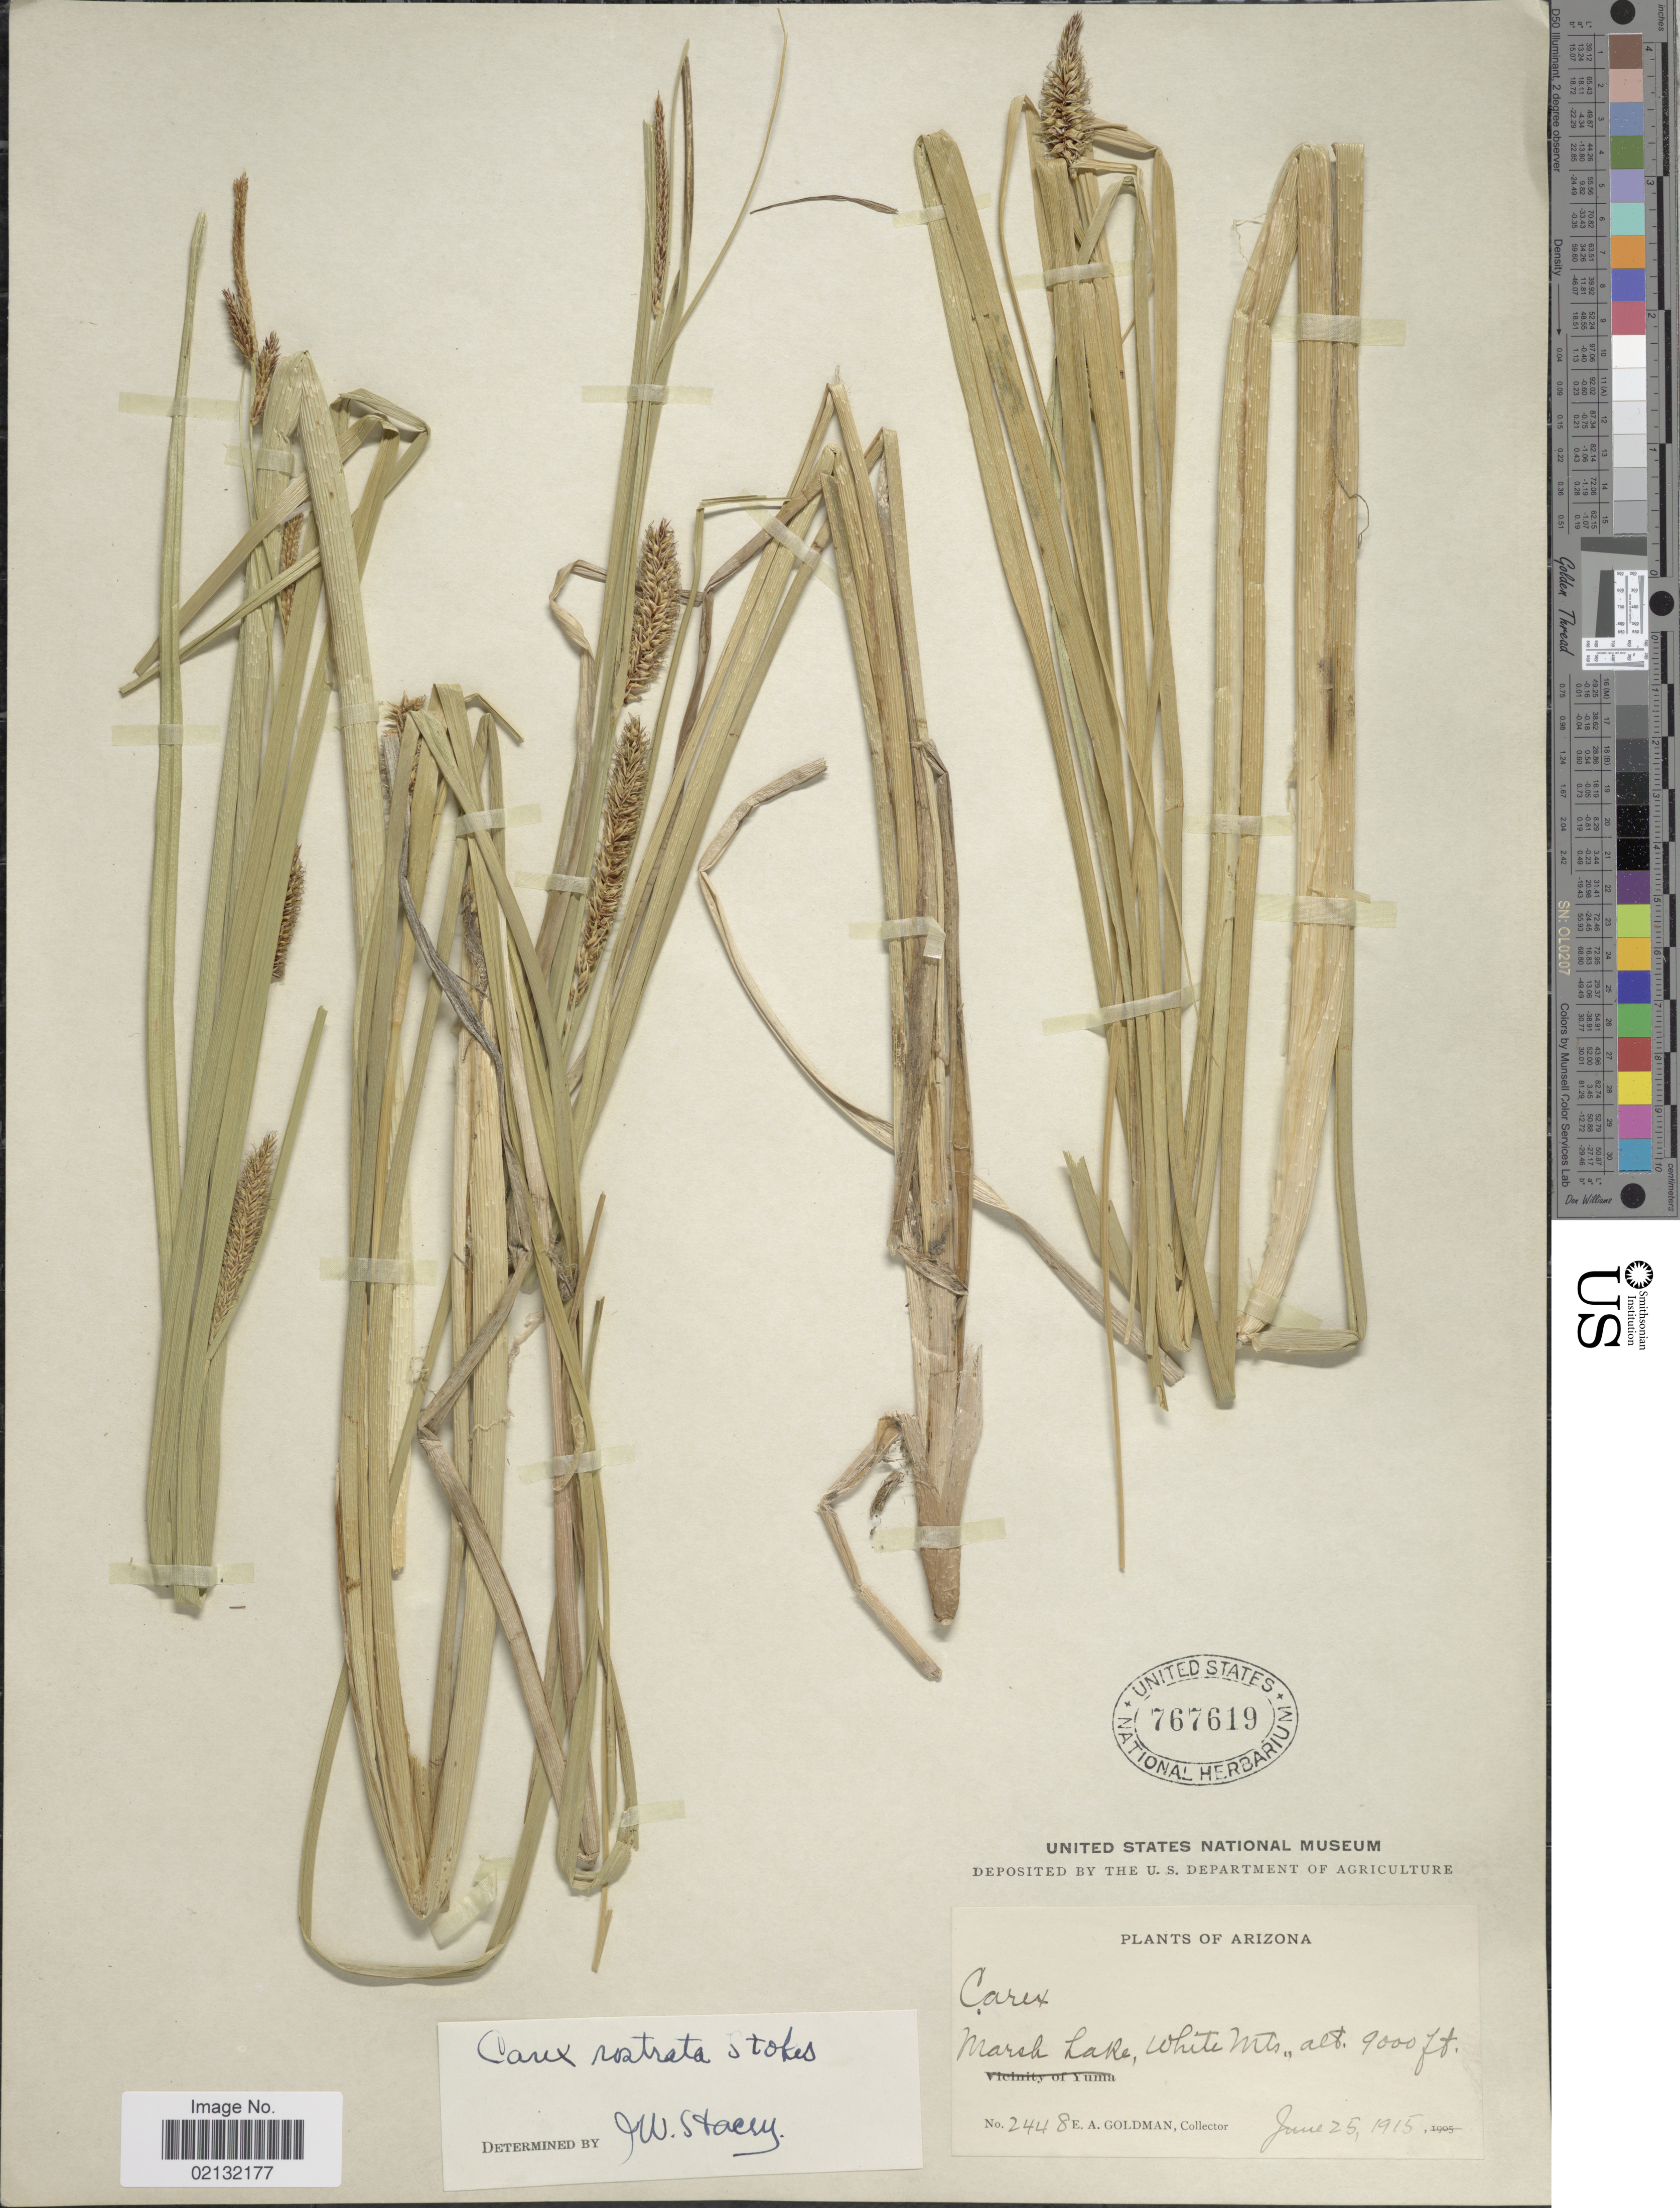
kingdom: Plantae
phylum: Tracheophyta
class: Liliopsida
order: Poales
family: Cyperaceae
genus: Carex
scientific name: Carex rostrata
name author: Stokes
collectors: E. A. Goldman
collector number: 2448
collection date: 1915-06-25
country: United States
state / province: Arizona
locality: Marsh Lake, White Mts.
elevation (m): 2743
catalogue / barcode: US 767619